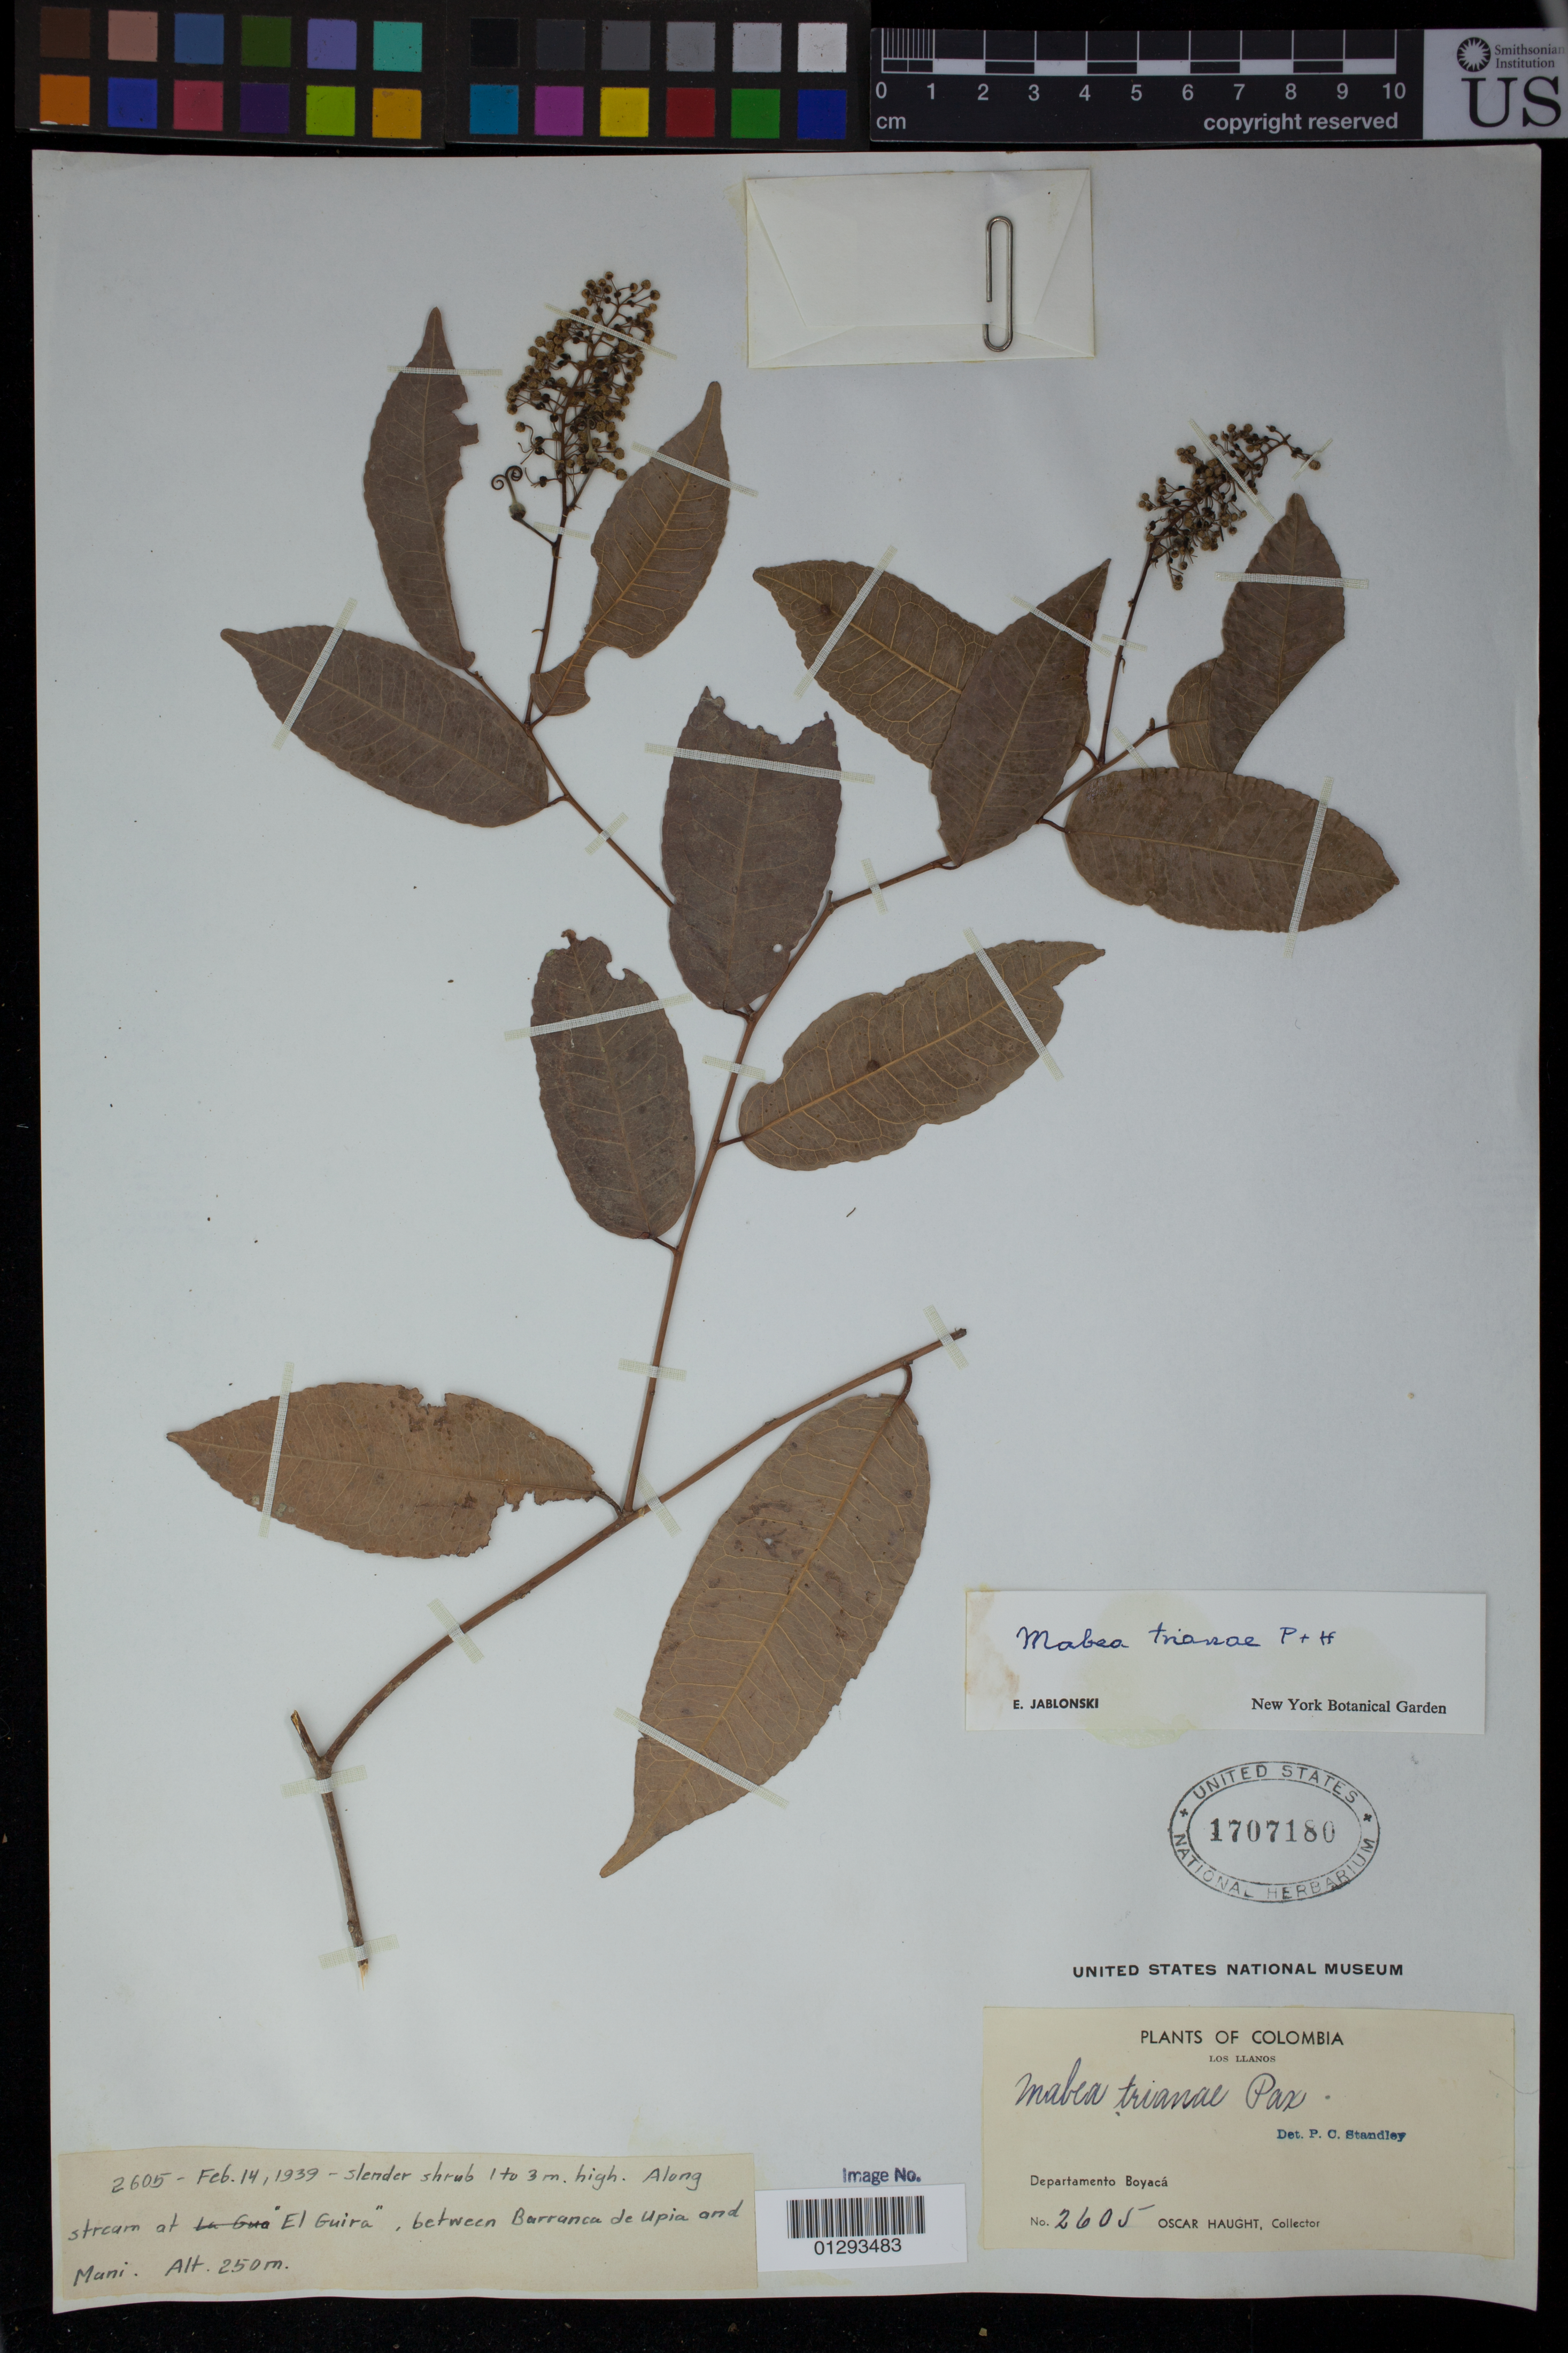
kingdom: Plantae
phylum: Tracheophyta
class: Magnoliopsida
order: Malpighiales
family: Euphorbiaceae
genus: Mabea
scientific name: Mabea trianae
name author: Pax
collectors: O. Haught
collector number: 2605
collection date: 1939-02-14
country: Colombia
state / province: Boyaca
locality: Los Llanos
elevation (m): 250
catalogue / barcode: US 1707180